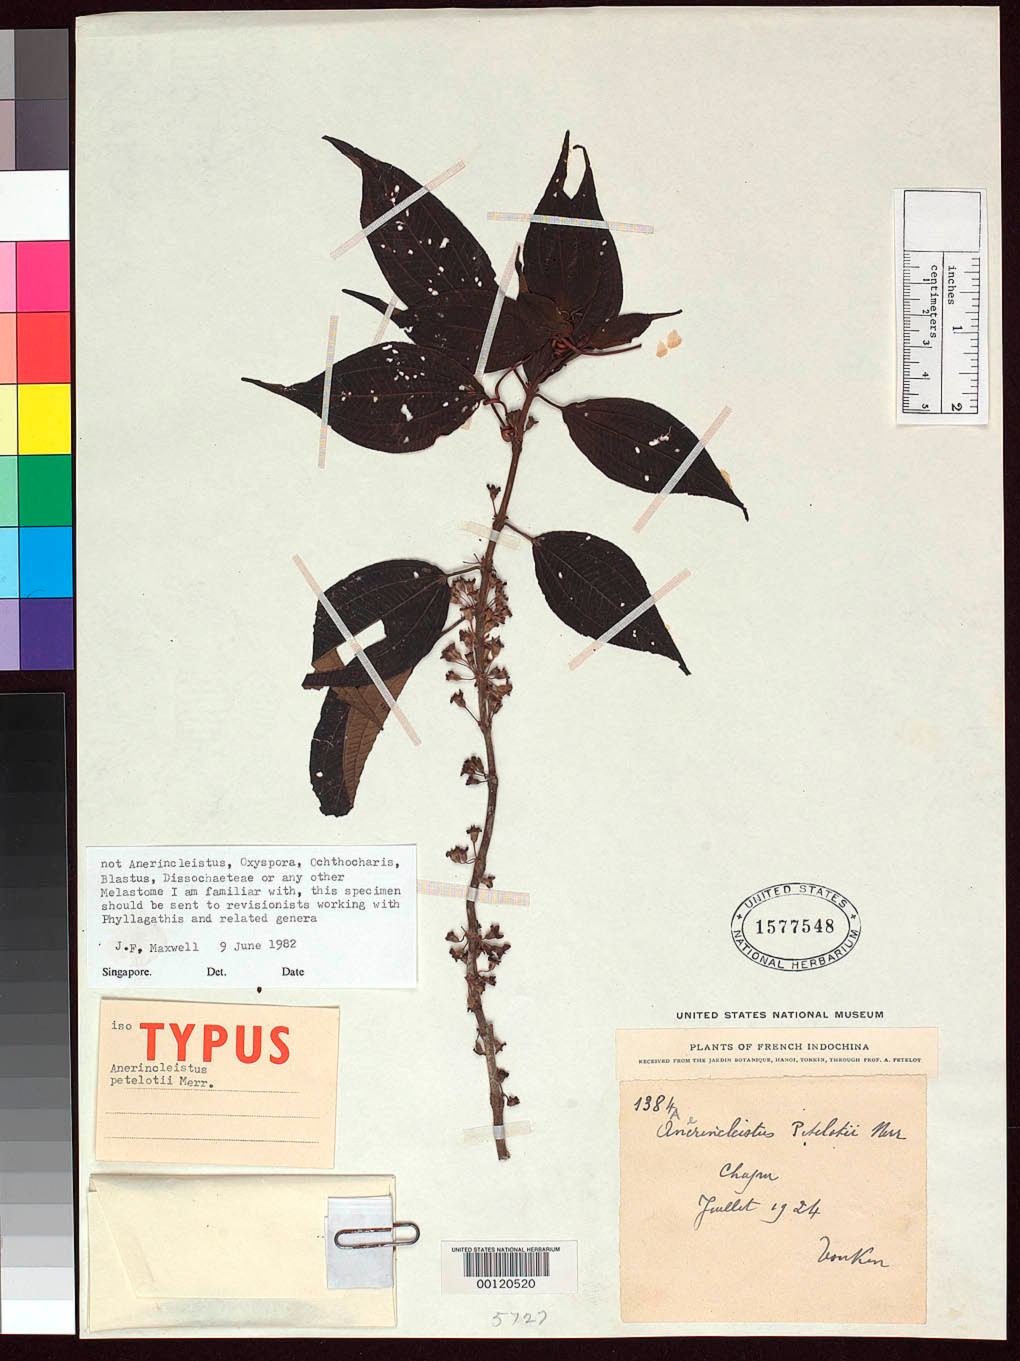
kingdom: Plantae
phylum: Tracheophyta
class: Magnoliopsida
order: Myrtales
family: Melastomataceae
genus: Anerincleistus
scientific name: Anerincleistus petelotii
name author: Merr.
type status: Isotype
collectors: P. A. Pételot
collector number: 1384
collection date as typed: Jul 1924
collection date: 1924-07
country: Vietnam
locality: Chapa, (country as Tonkin).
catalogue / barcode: US 1577548